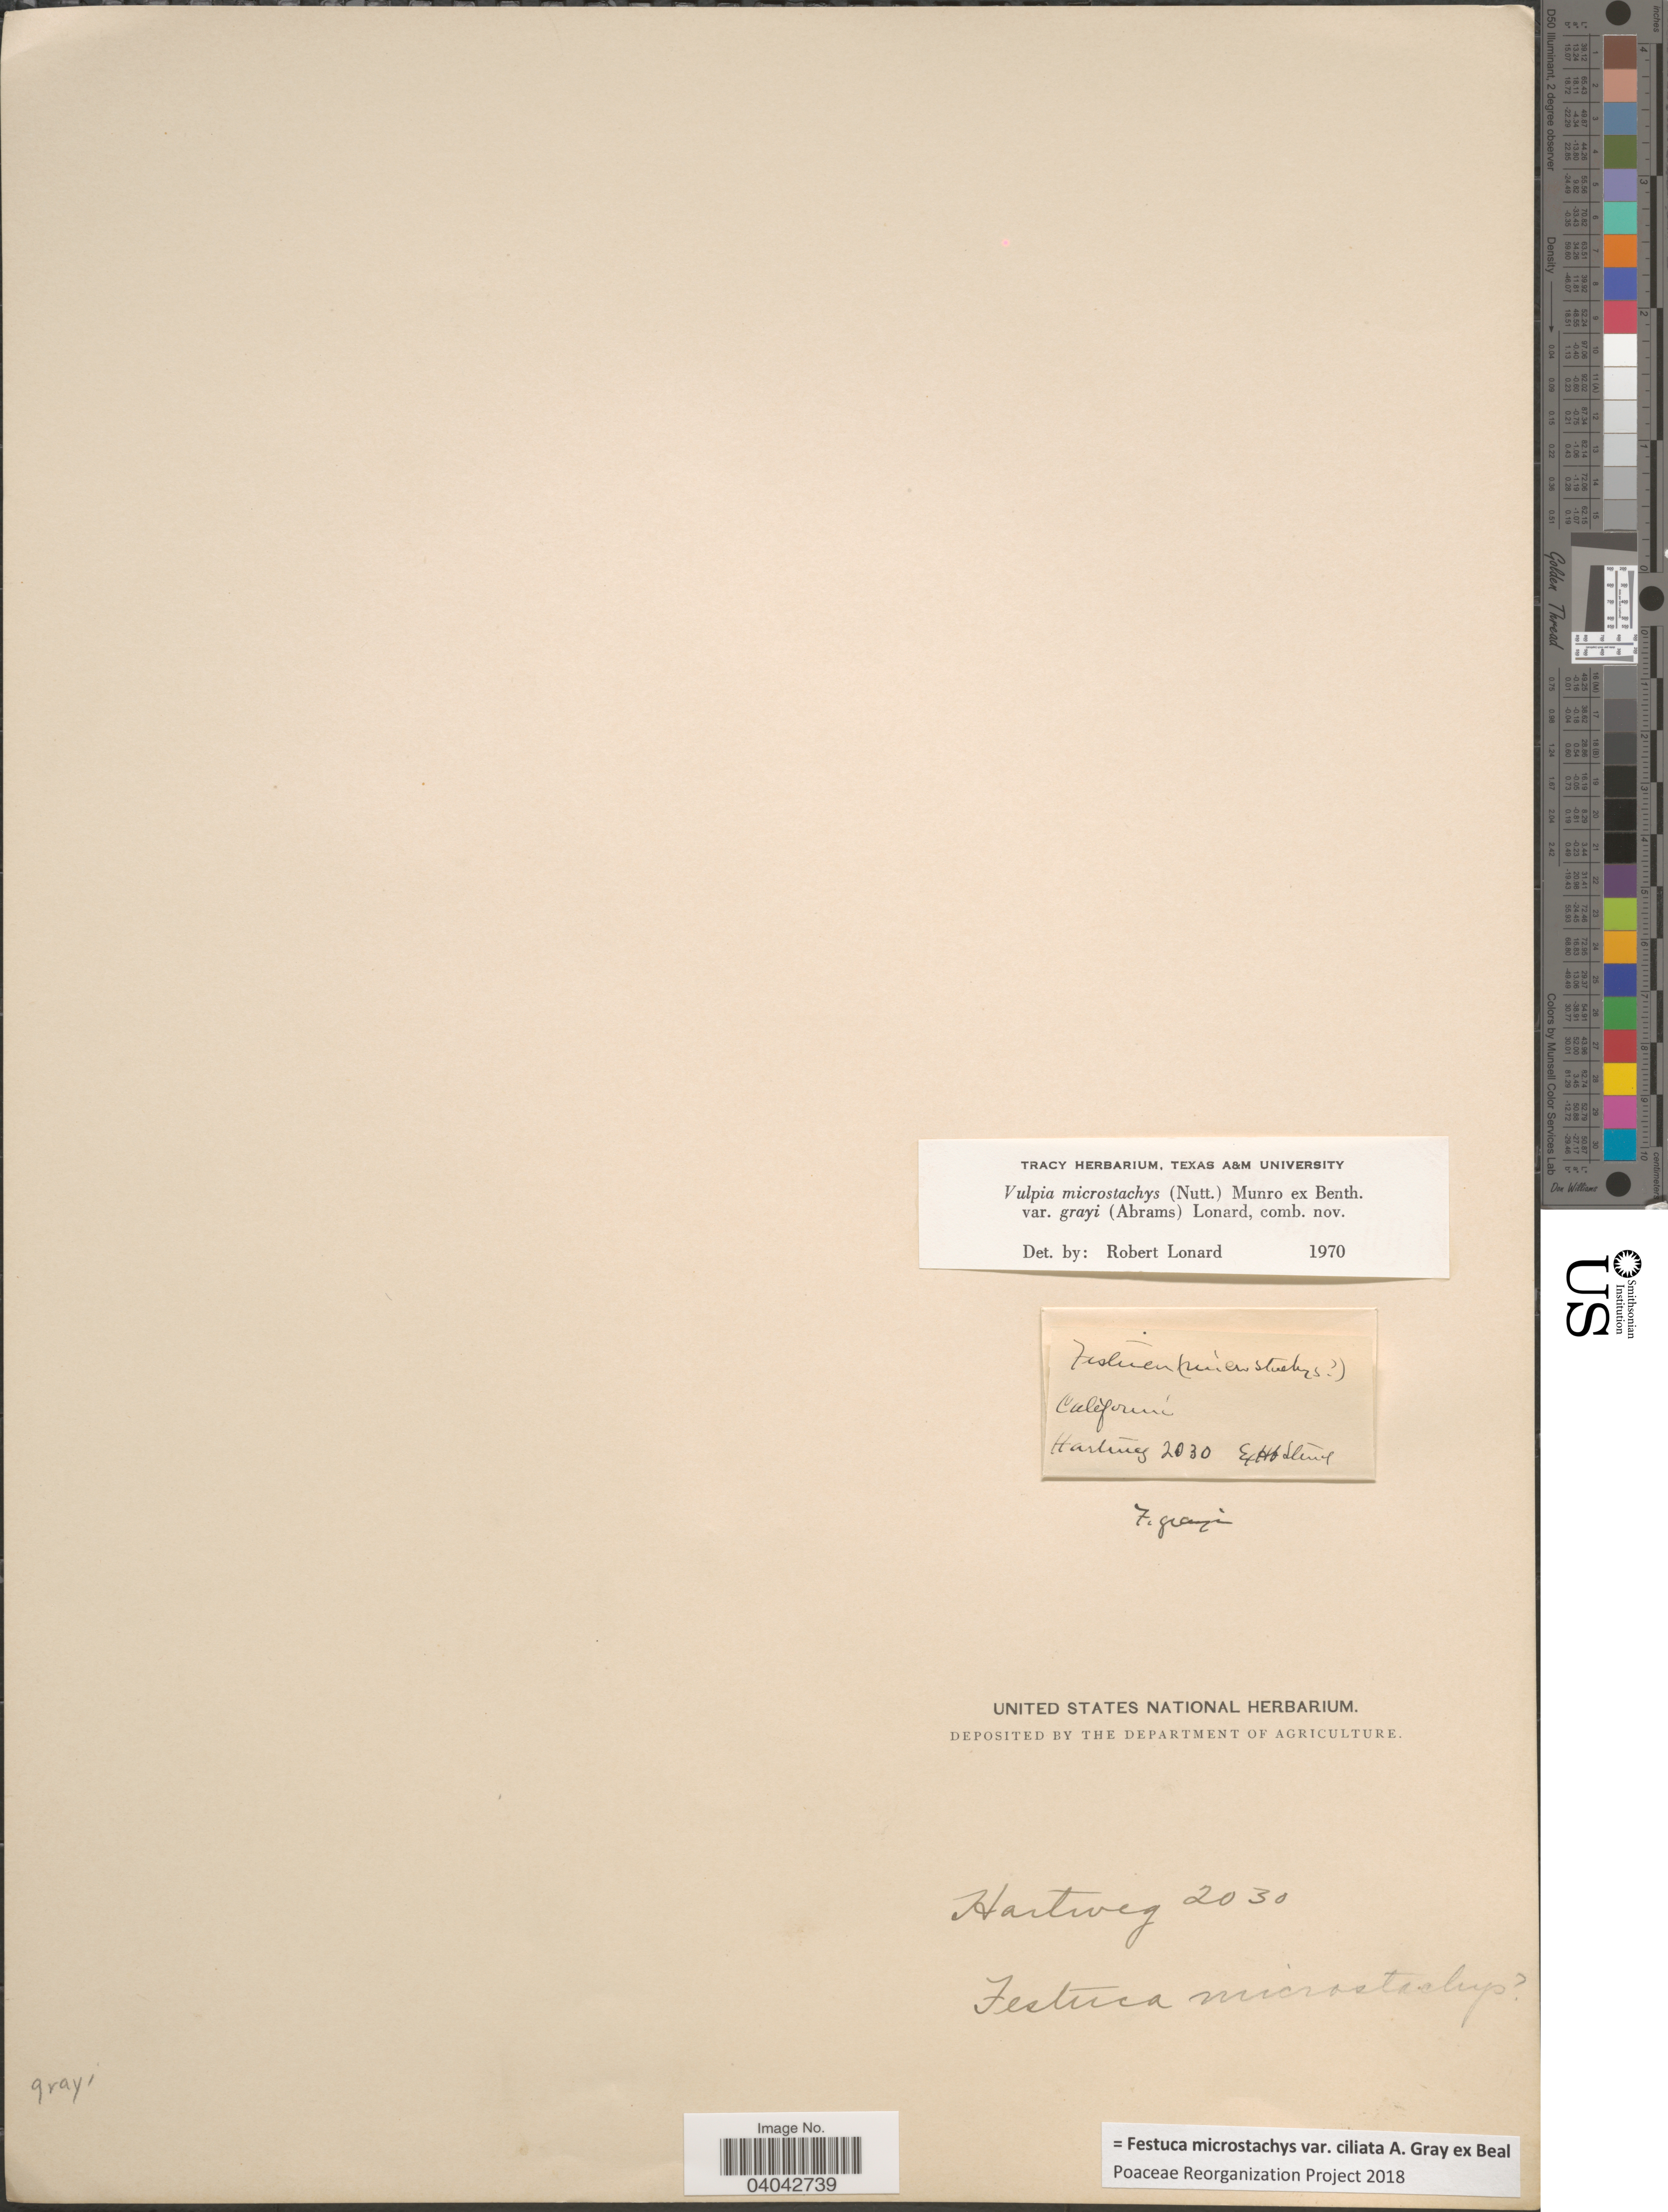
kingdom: Plantae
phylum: Tracheophyta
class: Liliopsida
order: Poales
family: Poaceae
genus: Festuca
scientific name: Festuca microstachys var. ciliata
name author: A. Gray ex W.J. Beal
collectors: Hartweg, --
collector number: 2030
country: United States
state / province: California